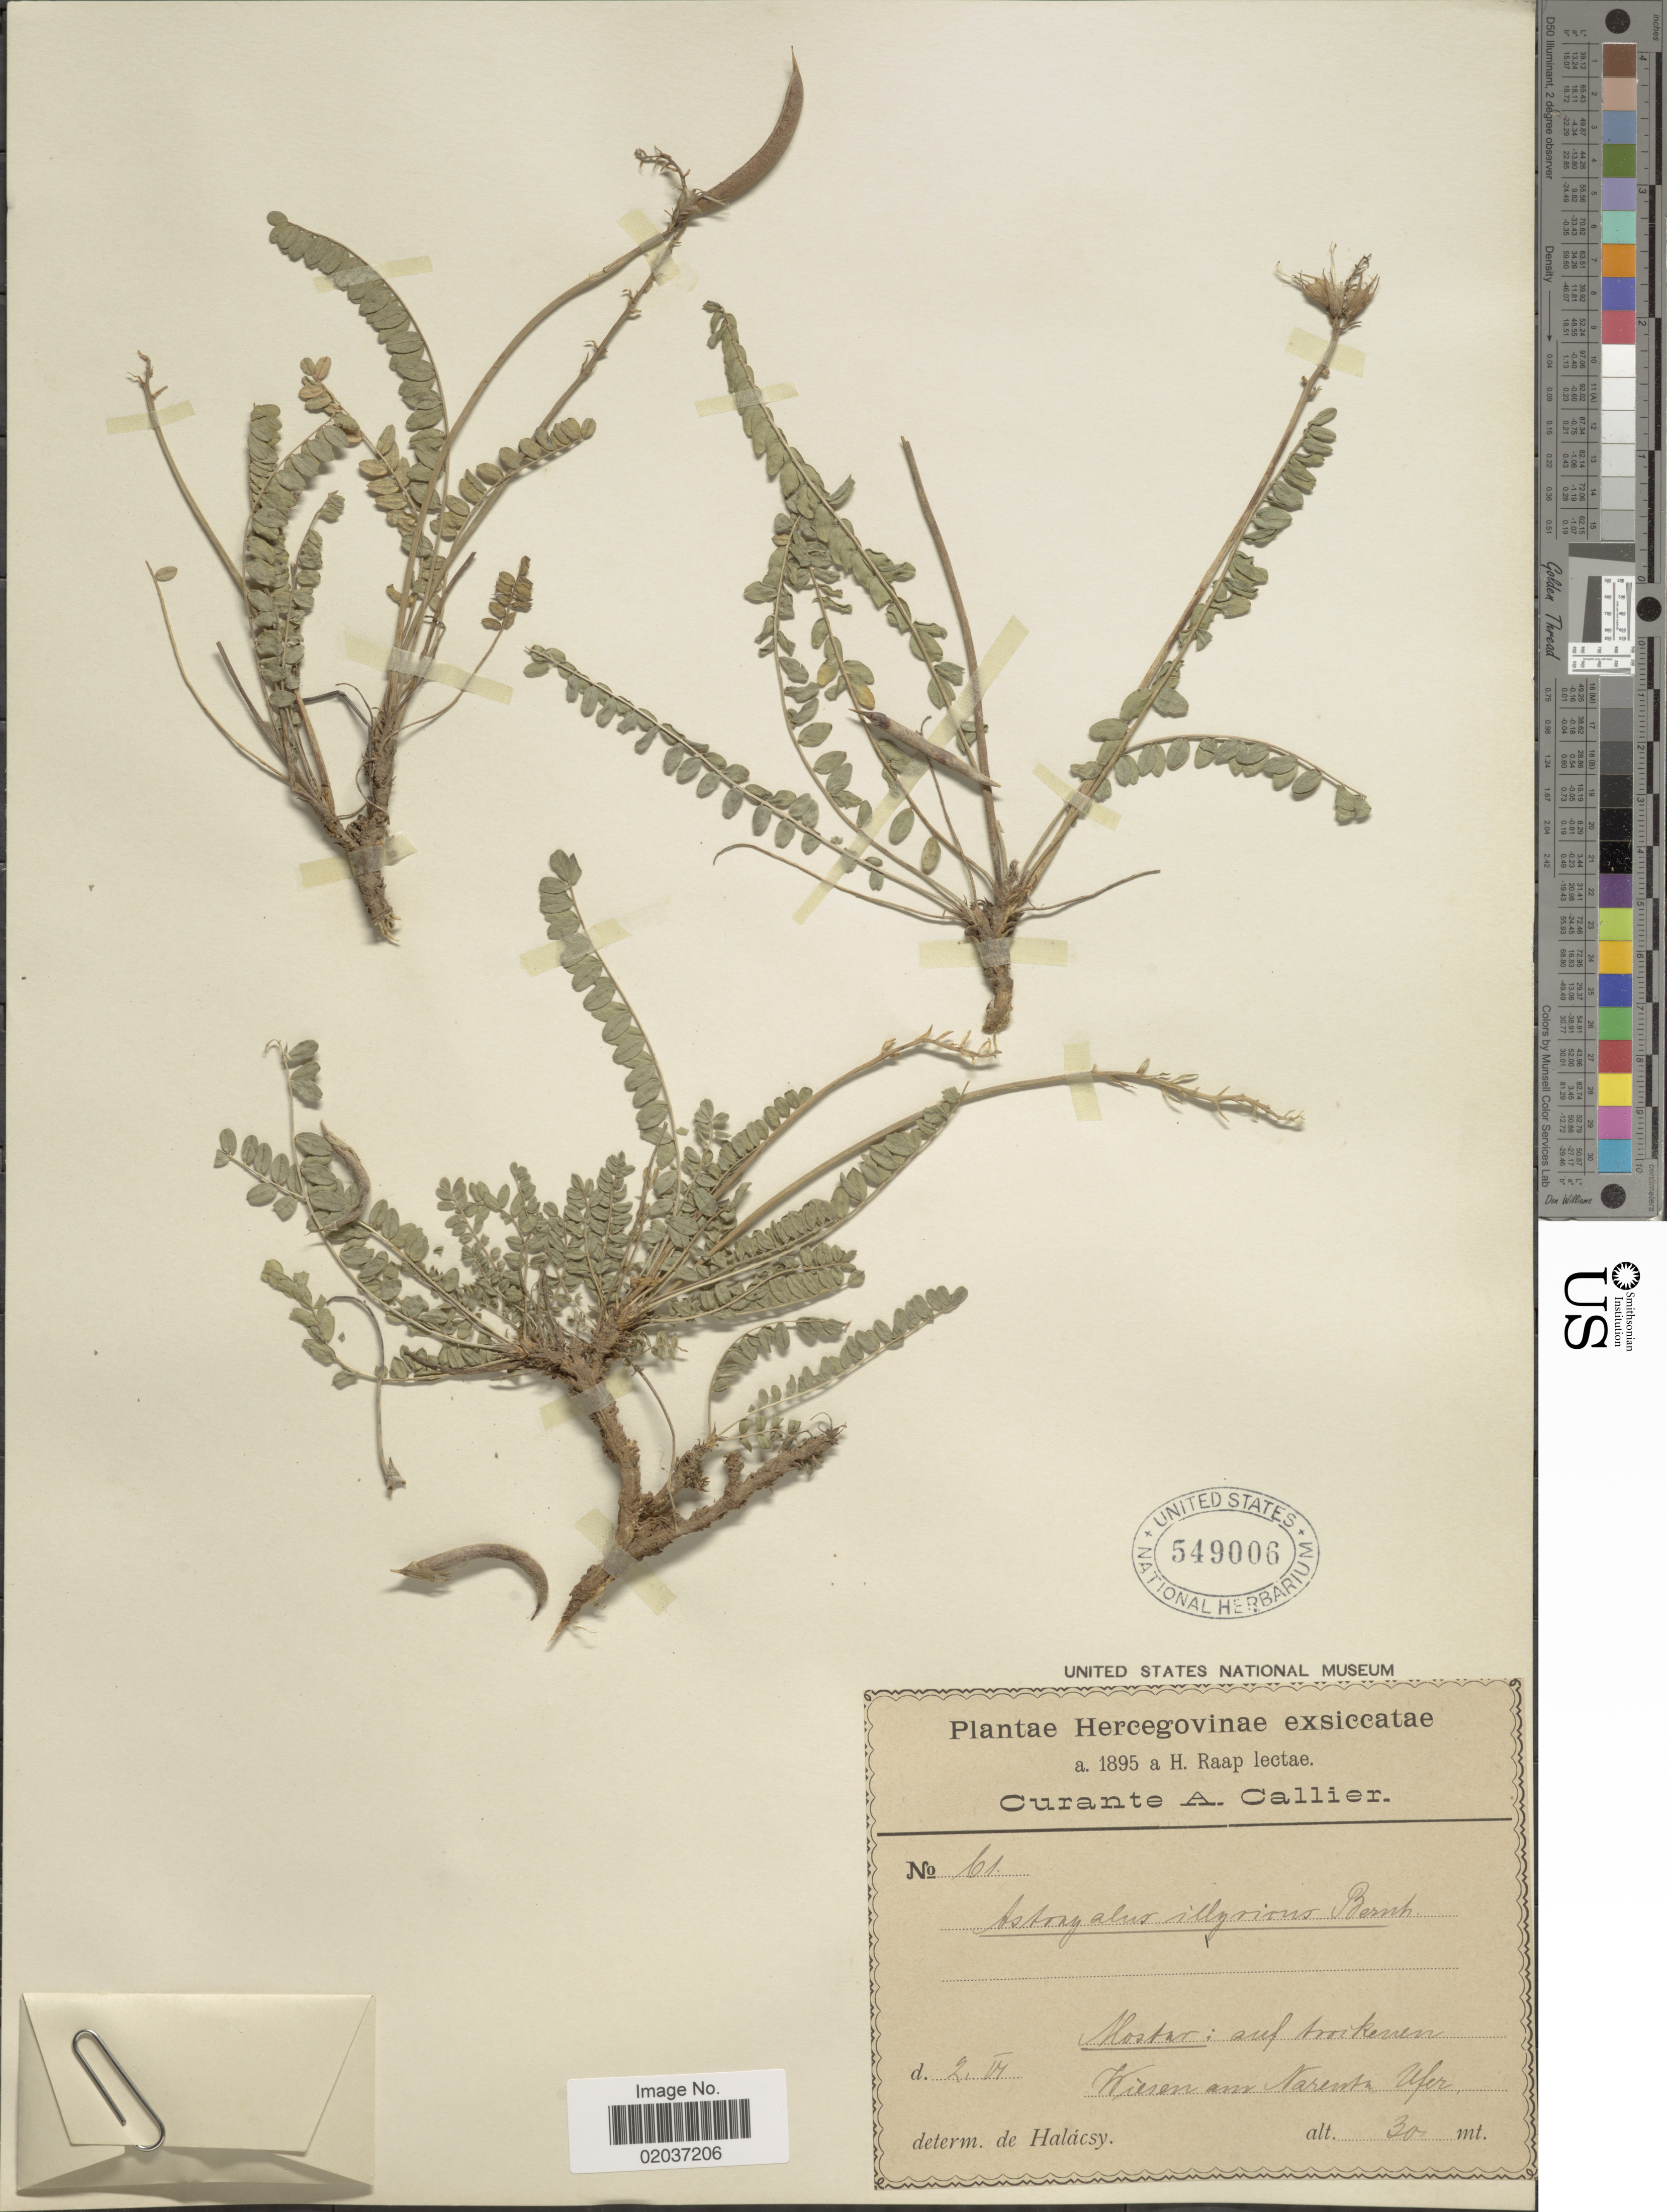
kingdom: Plantae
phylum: Tracheophyta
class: Magnoliopsida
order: Fabales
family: Fabaceae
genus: Astragalus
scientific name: Astragalus illyricus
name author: Bernh.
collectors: H. Raap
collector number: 61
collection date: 1895-06-02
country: Bosnia and Herzegovina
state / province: Federation of B&H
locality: Hercegovinae, Mostar: auf trockenen Kiesen am Neretva.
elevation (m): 30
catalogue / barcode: US 549006